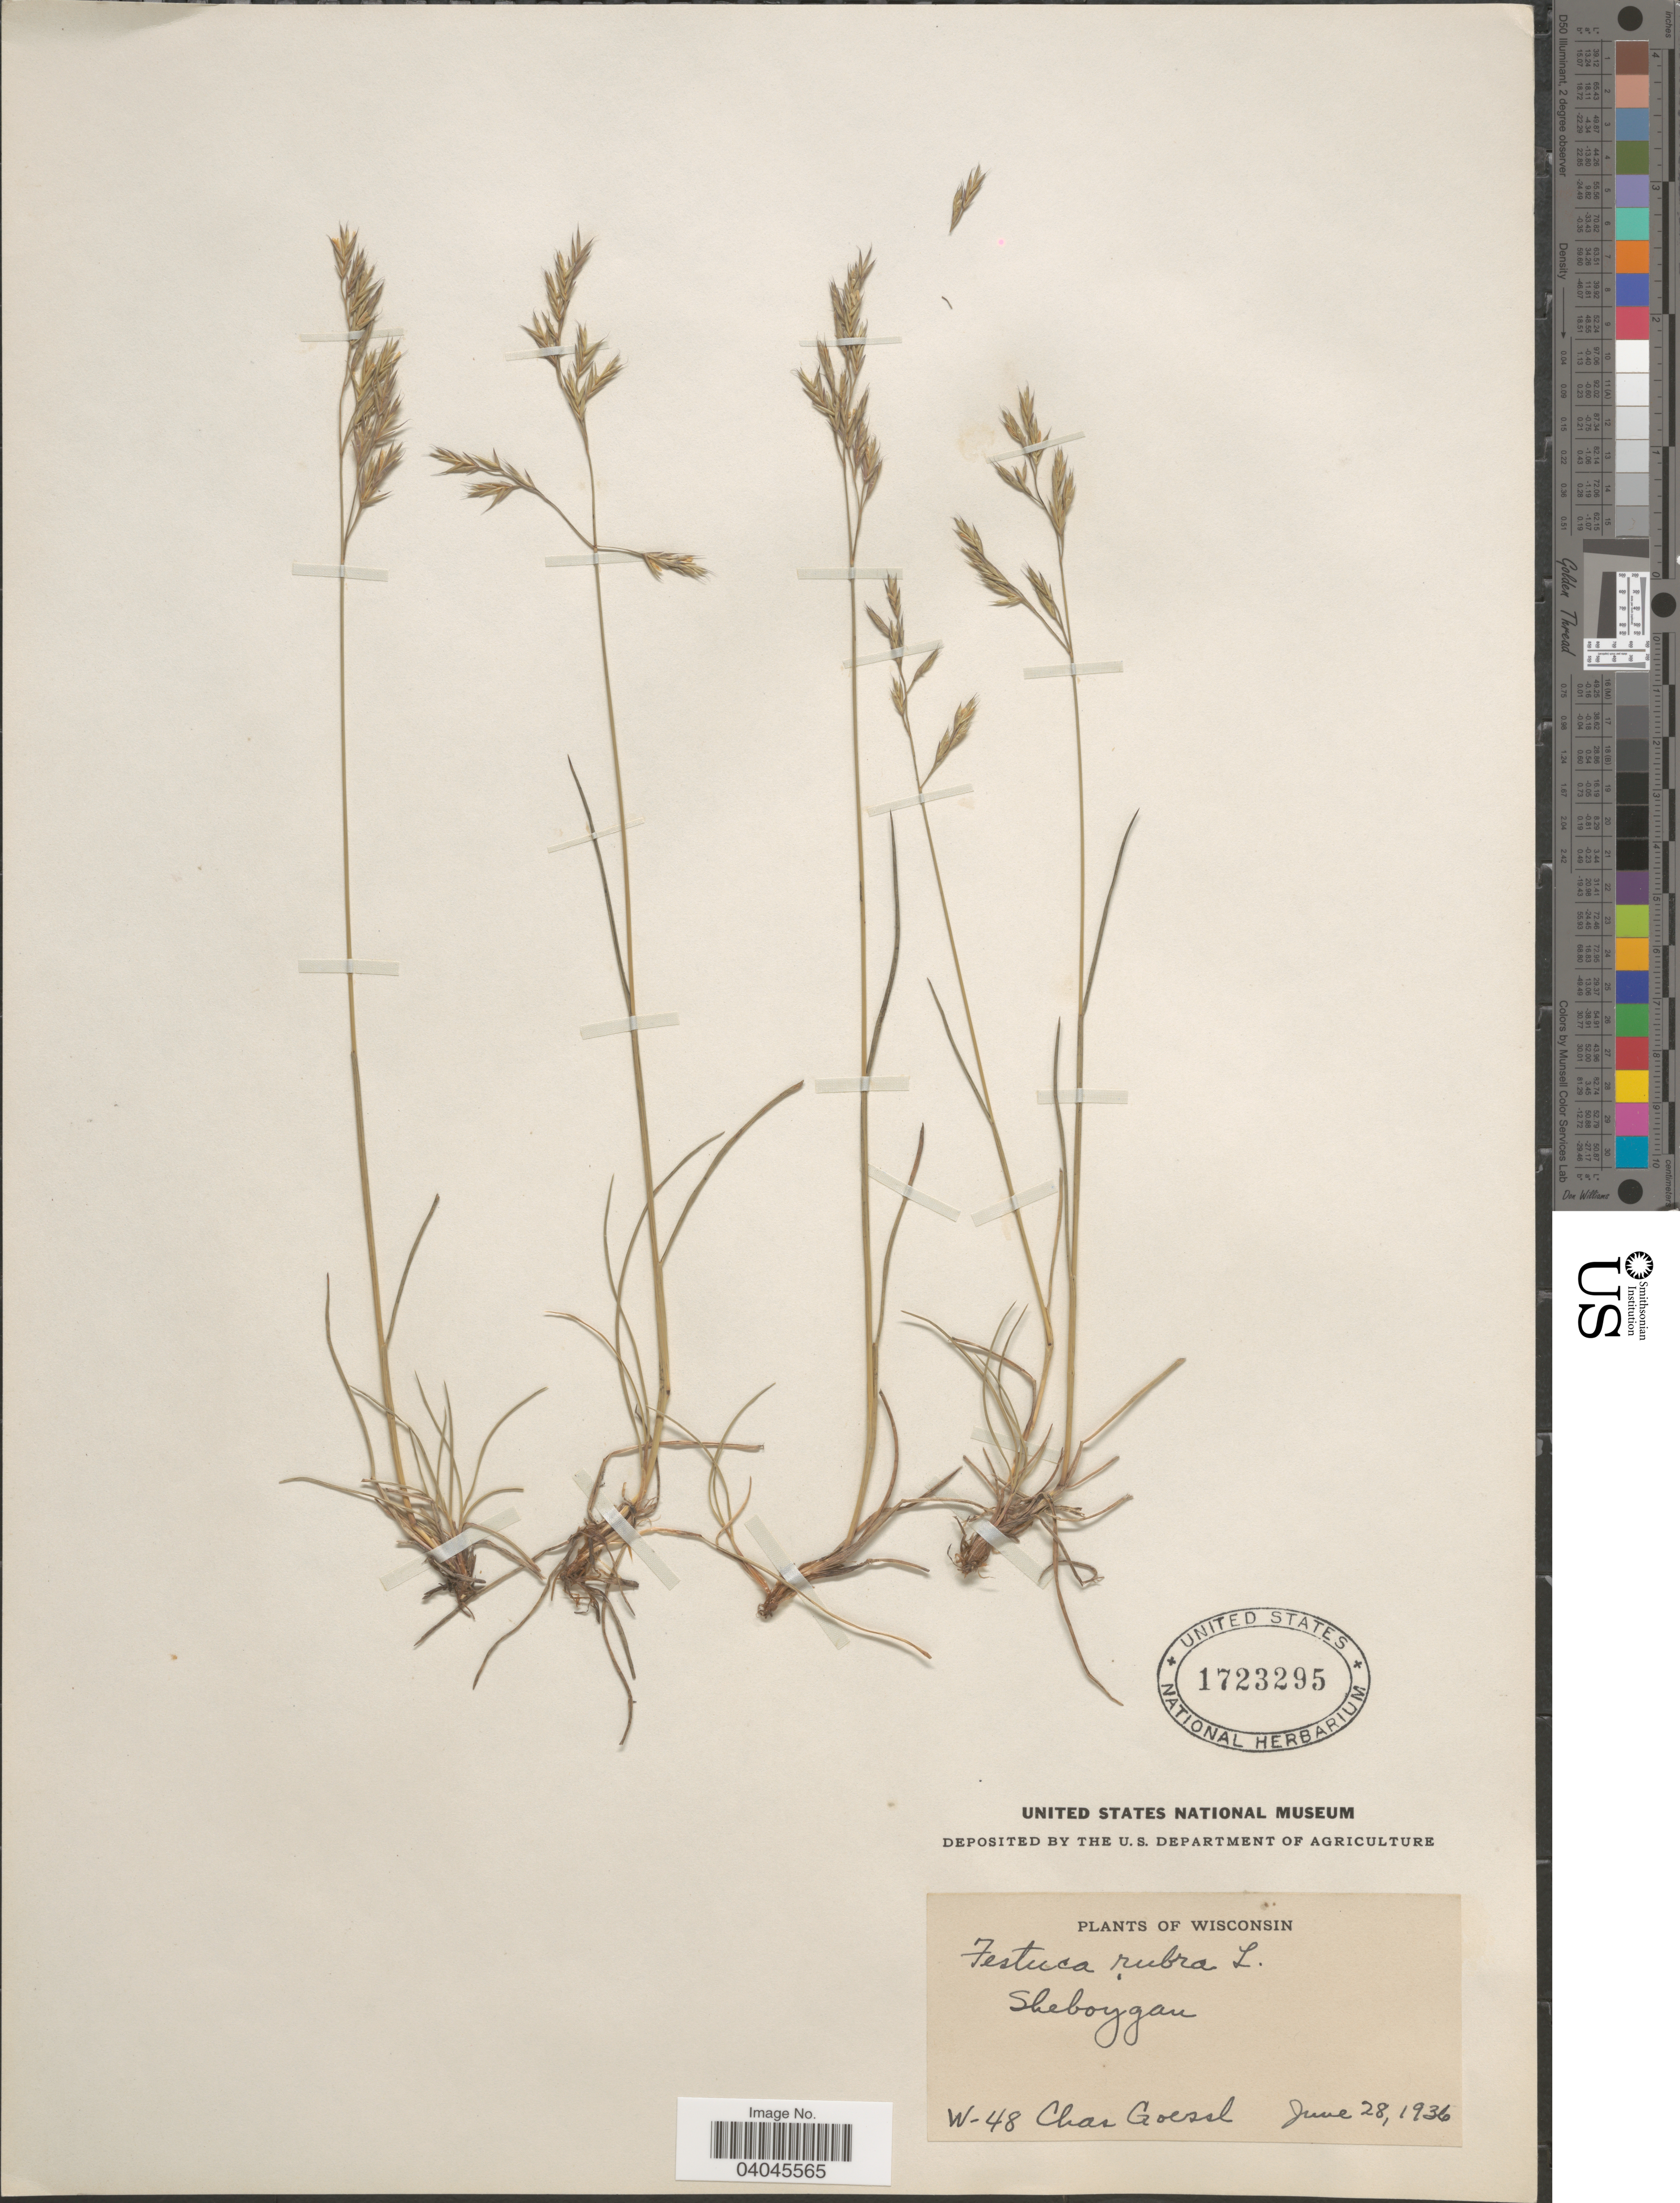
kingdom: Plantae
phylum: Tracheophyta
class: Liliopsida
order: Poales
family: Poaceae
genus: Festuca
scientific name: Festuca rubra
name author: L.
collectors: C. Goessl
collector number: W-48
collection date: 1936-06-28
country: United States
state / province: Wisconsin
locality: Sheboygan.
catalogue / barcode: US 1723295